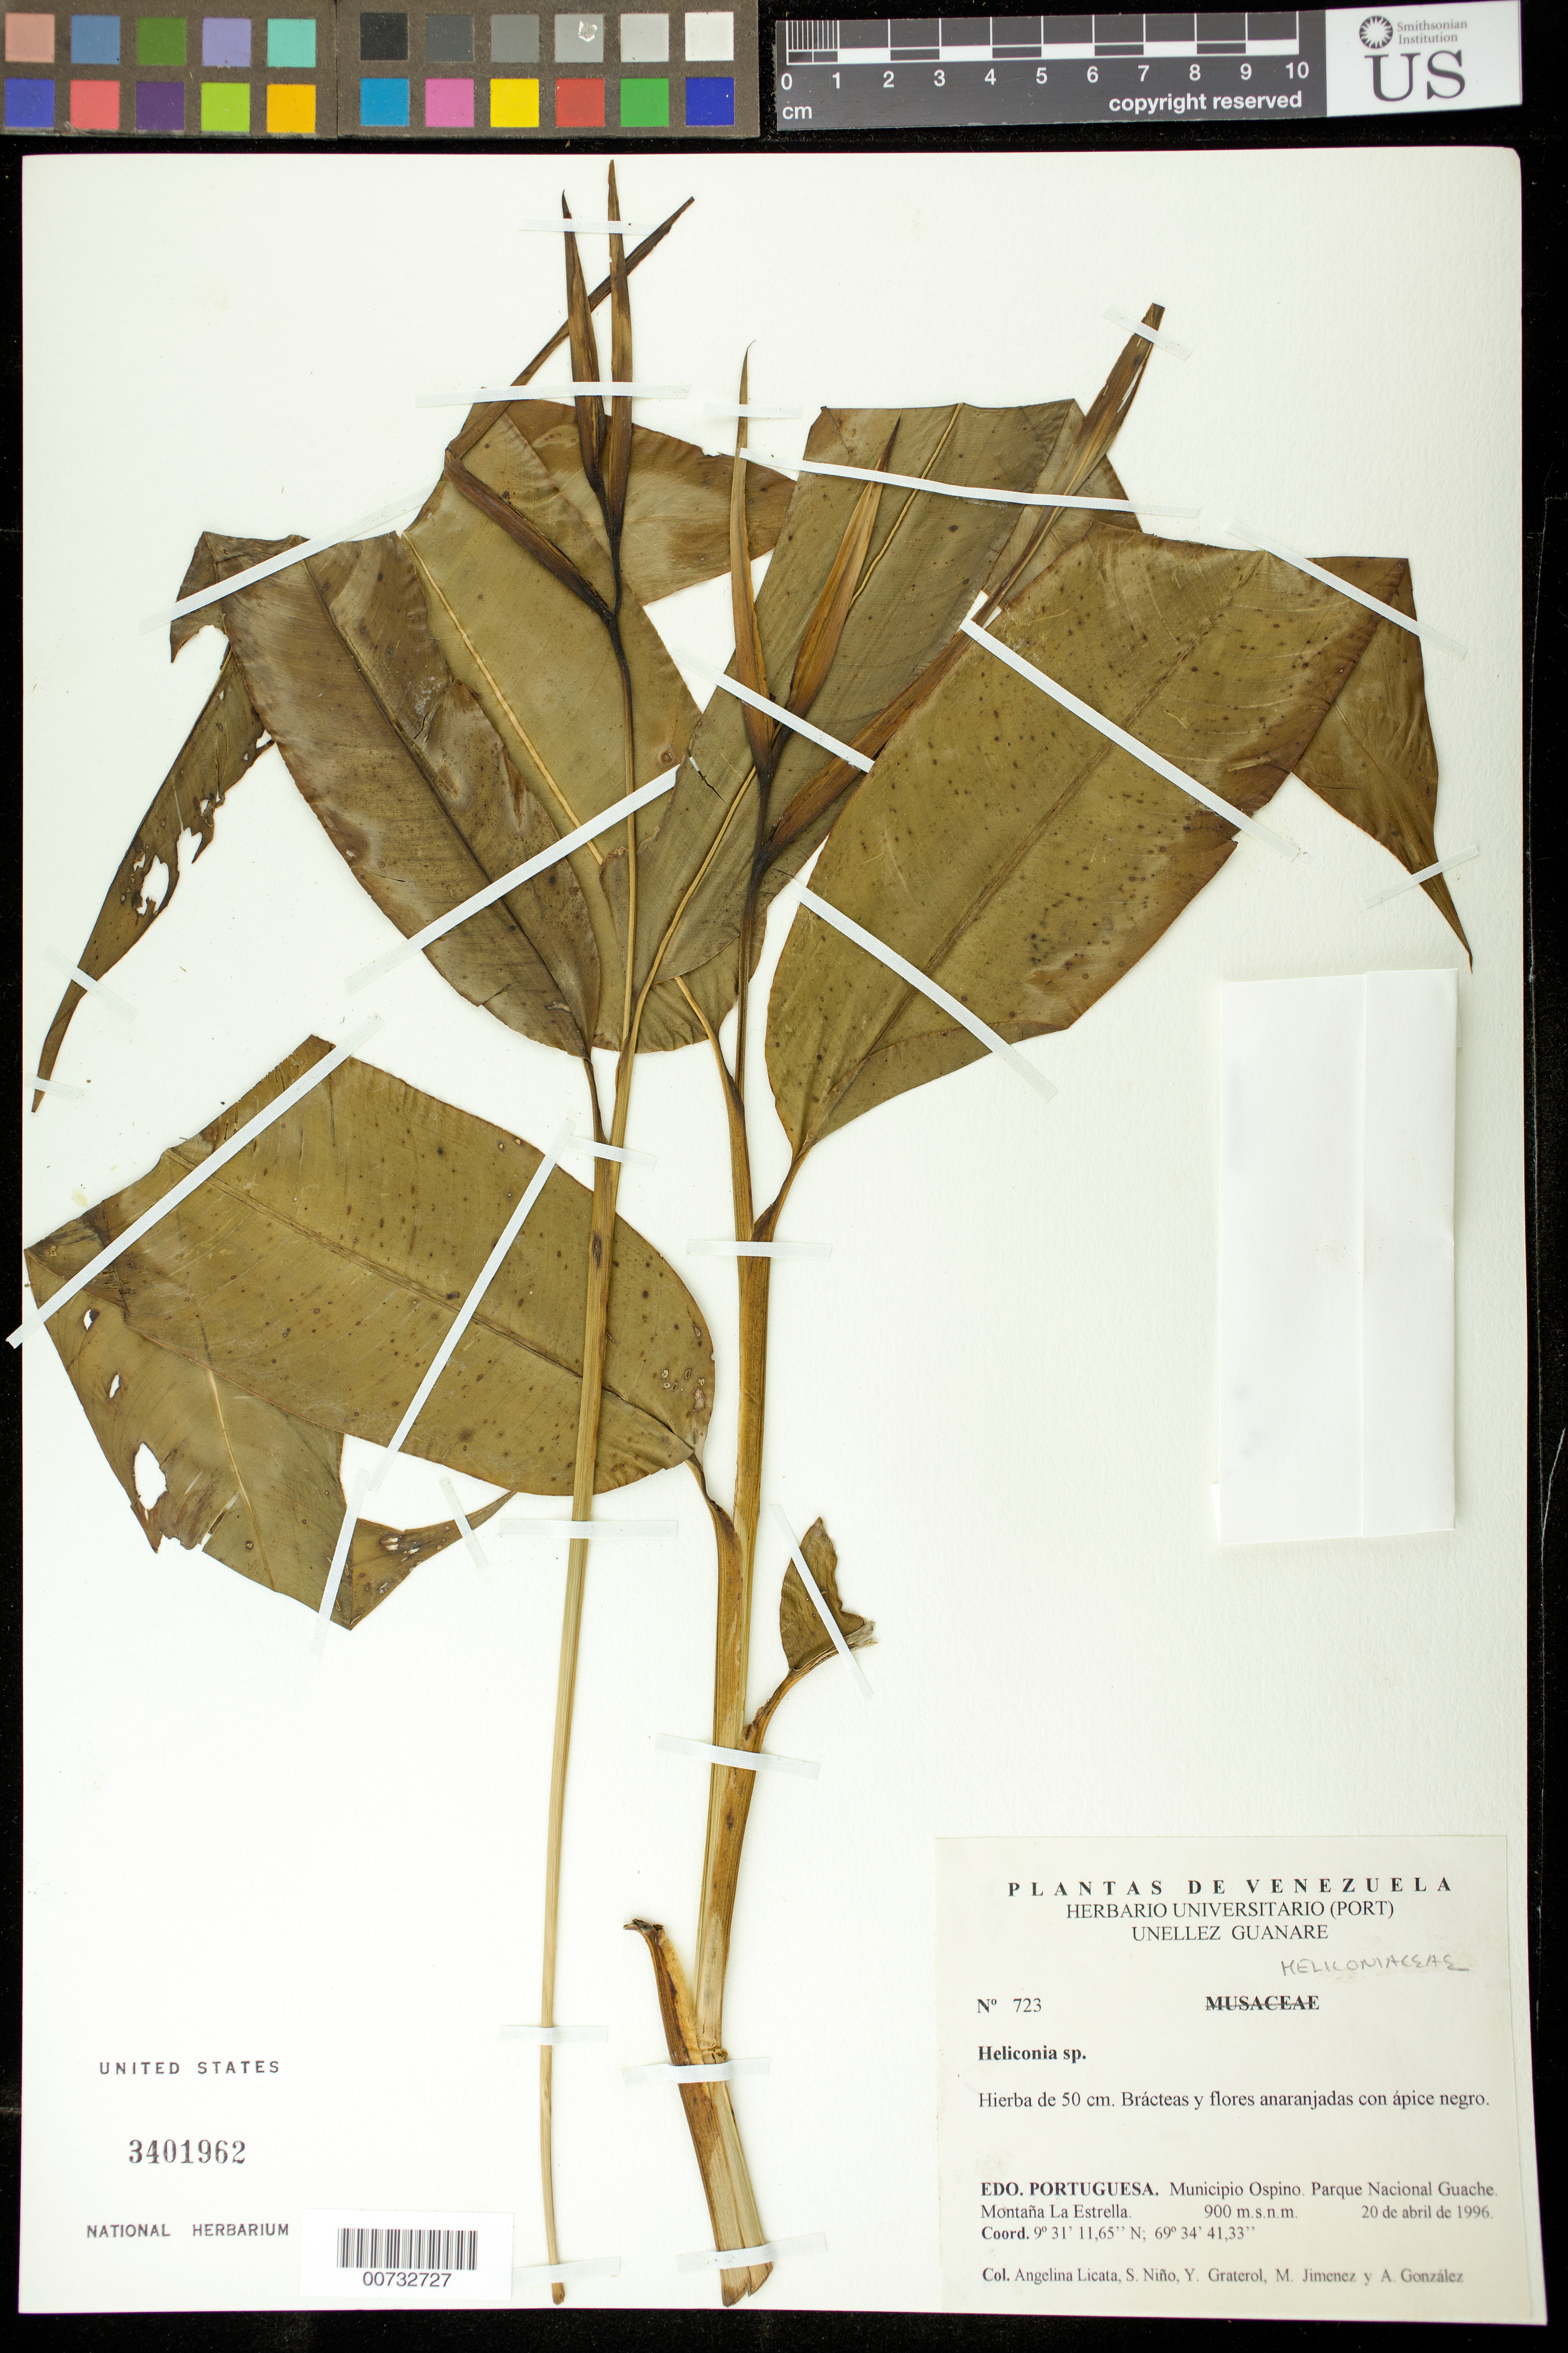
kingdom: Plantae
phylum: Tracheophyta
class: Liliopsida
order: Zingiberales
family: Heliconiaceae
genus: Heliconia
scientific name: Heliconia sp.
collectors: A. Licata, S. M. Niño, Y. Graterol, M. Jimenez & A. C. González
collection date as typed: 20 Apr 1996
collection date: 1996-04-20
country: Venezuela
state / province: Portuguesa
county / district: Ospino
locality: Parque Nacional Guache. Montana La Estrella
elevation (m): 900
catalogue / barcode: US 3401962